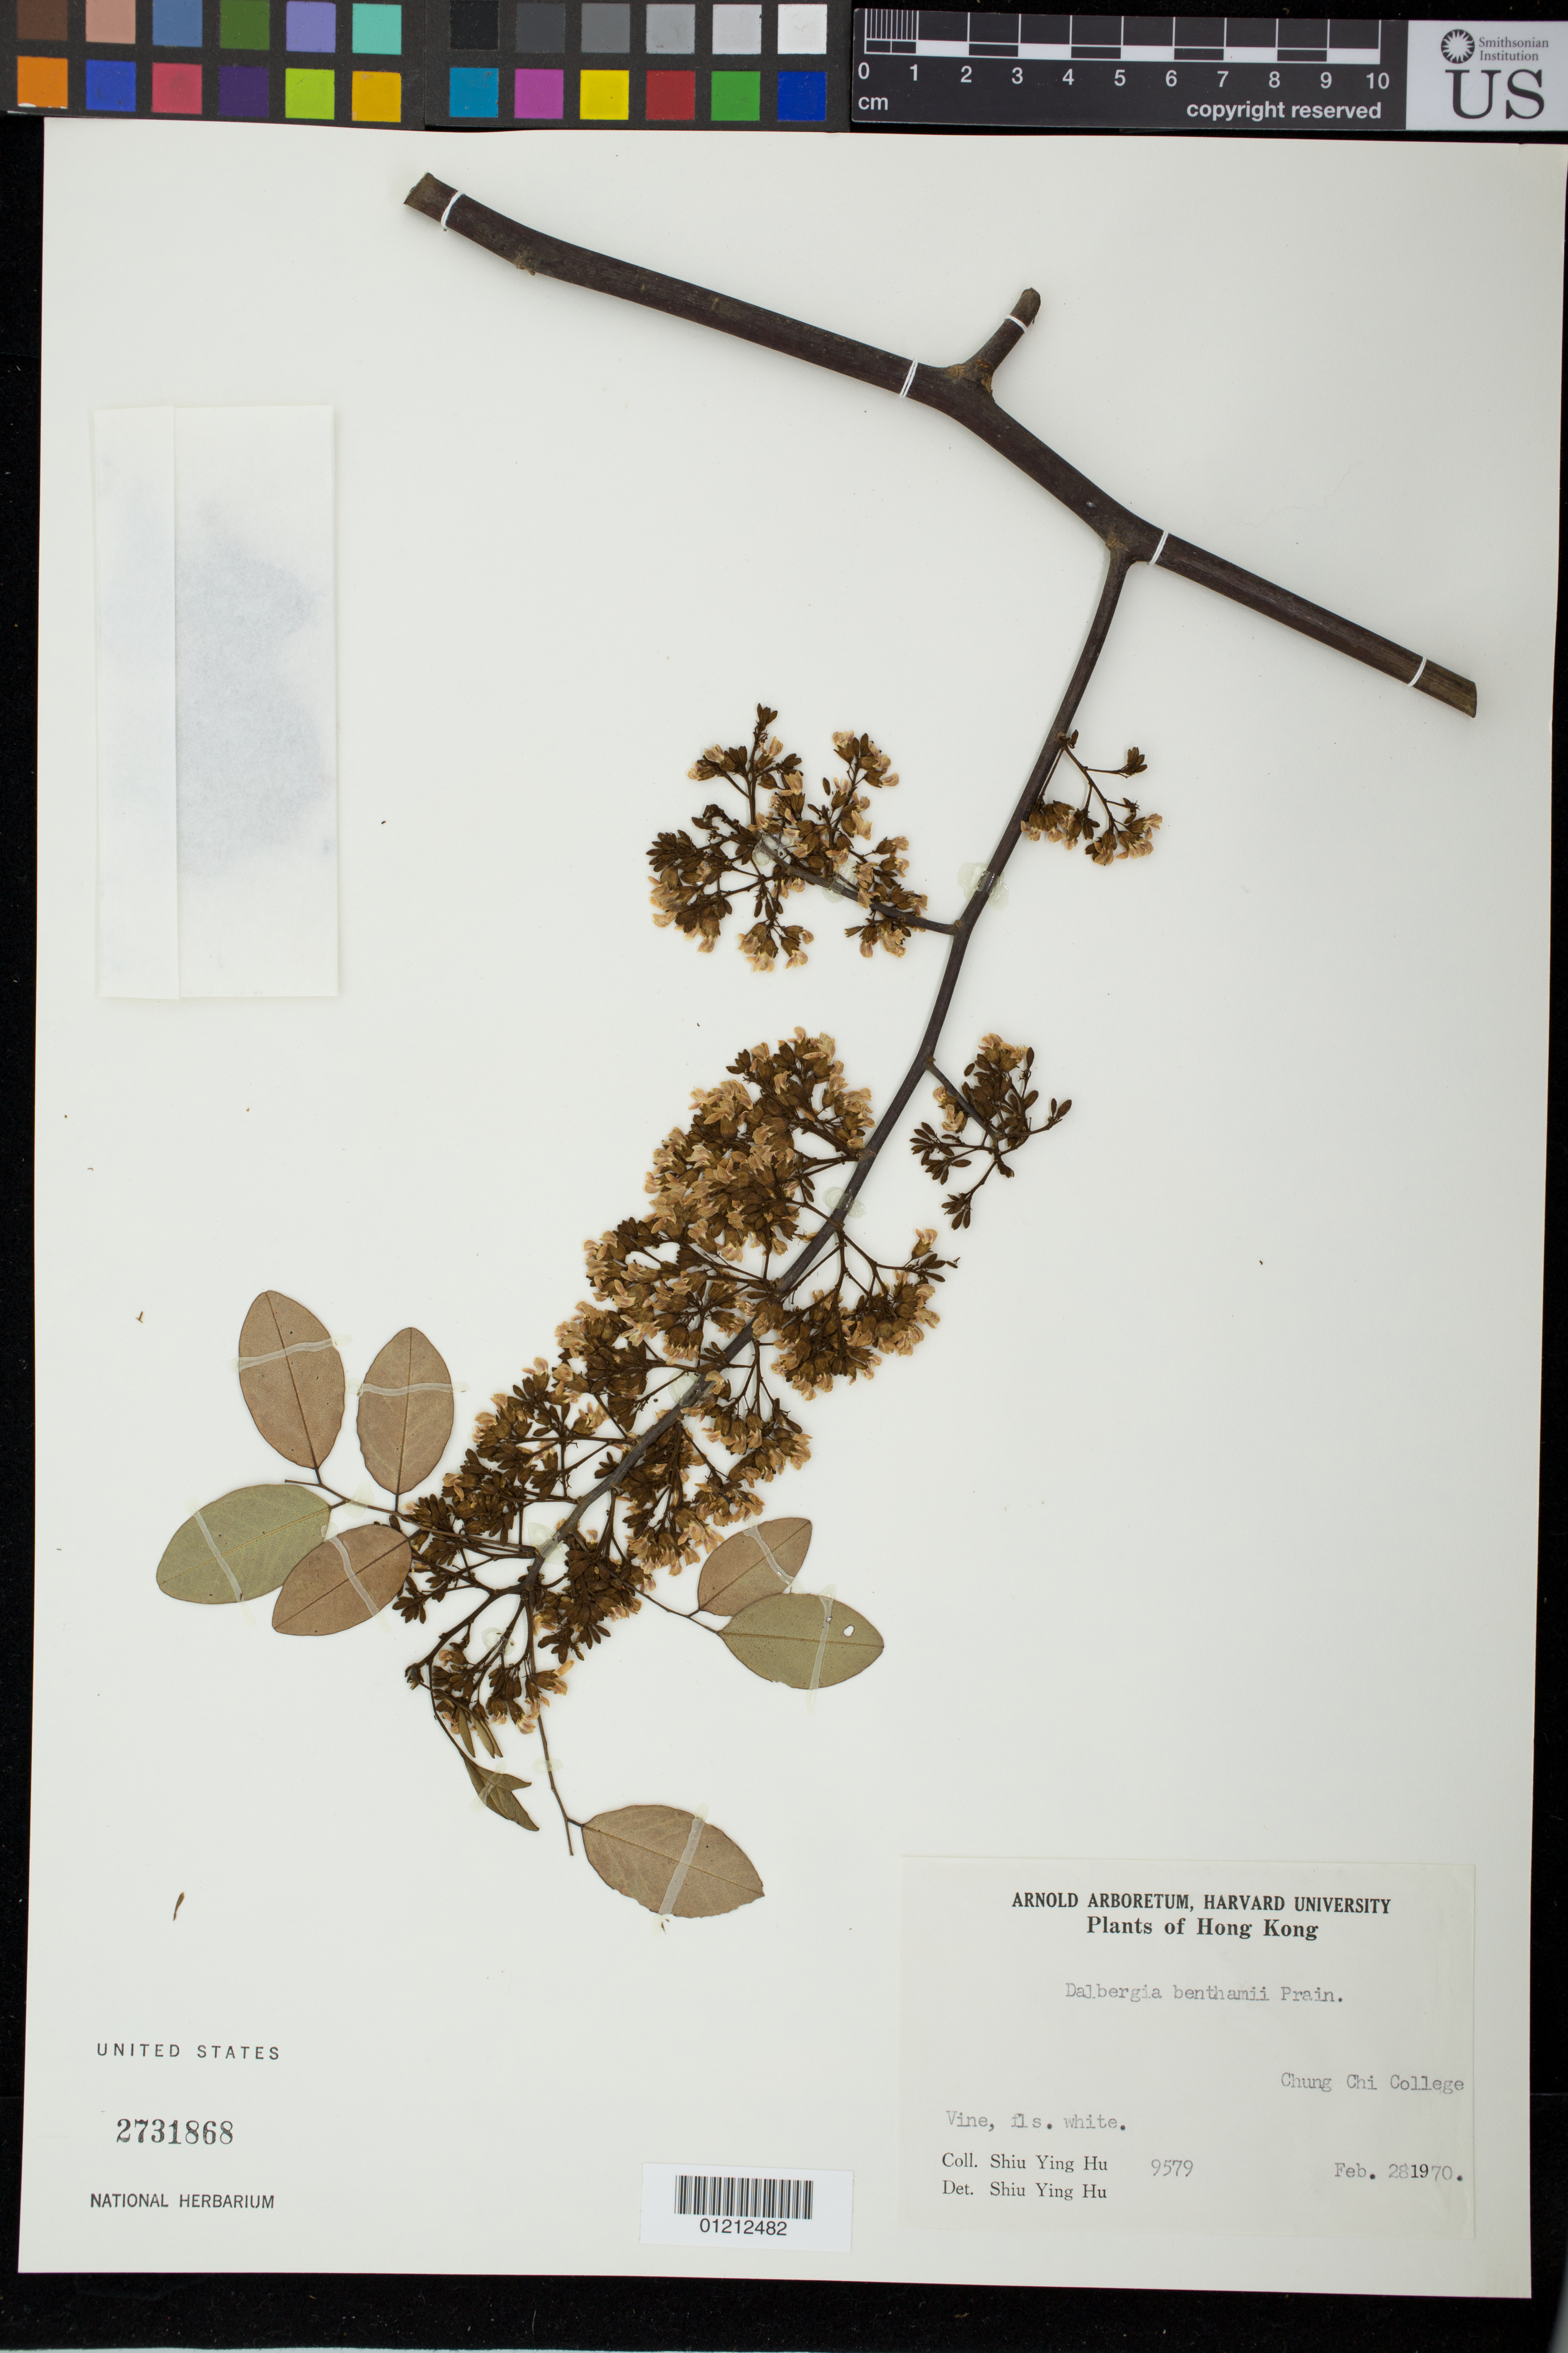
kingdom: Plantae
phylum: Tracheophyta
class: Magnoliopsida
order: Fabales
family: Fabaceae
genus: Dalbergia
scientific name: Dalbergia benthamii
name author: Prain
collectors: Y. Shiu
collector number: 9579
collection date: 1970-02-28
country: China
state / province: Hong Kong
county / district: Kowloon City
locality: Chung Chi College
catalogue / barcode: US 2731868